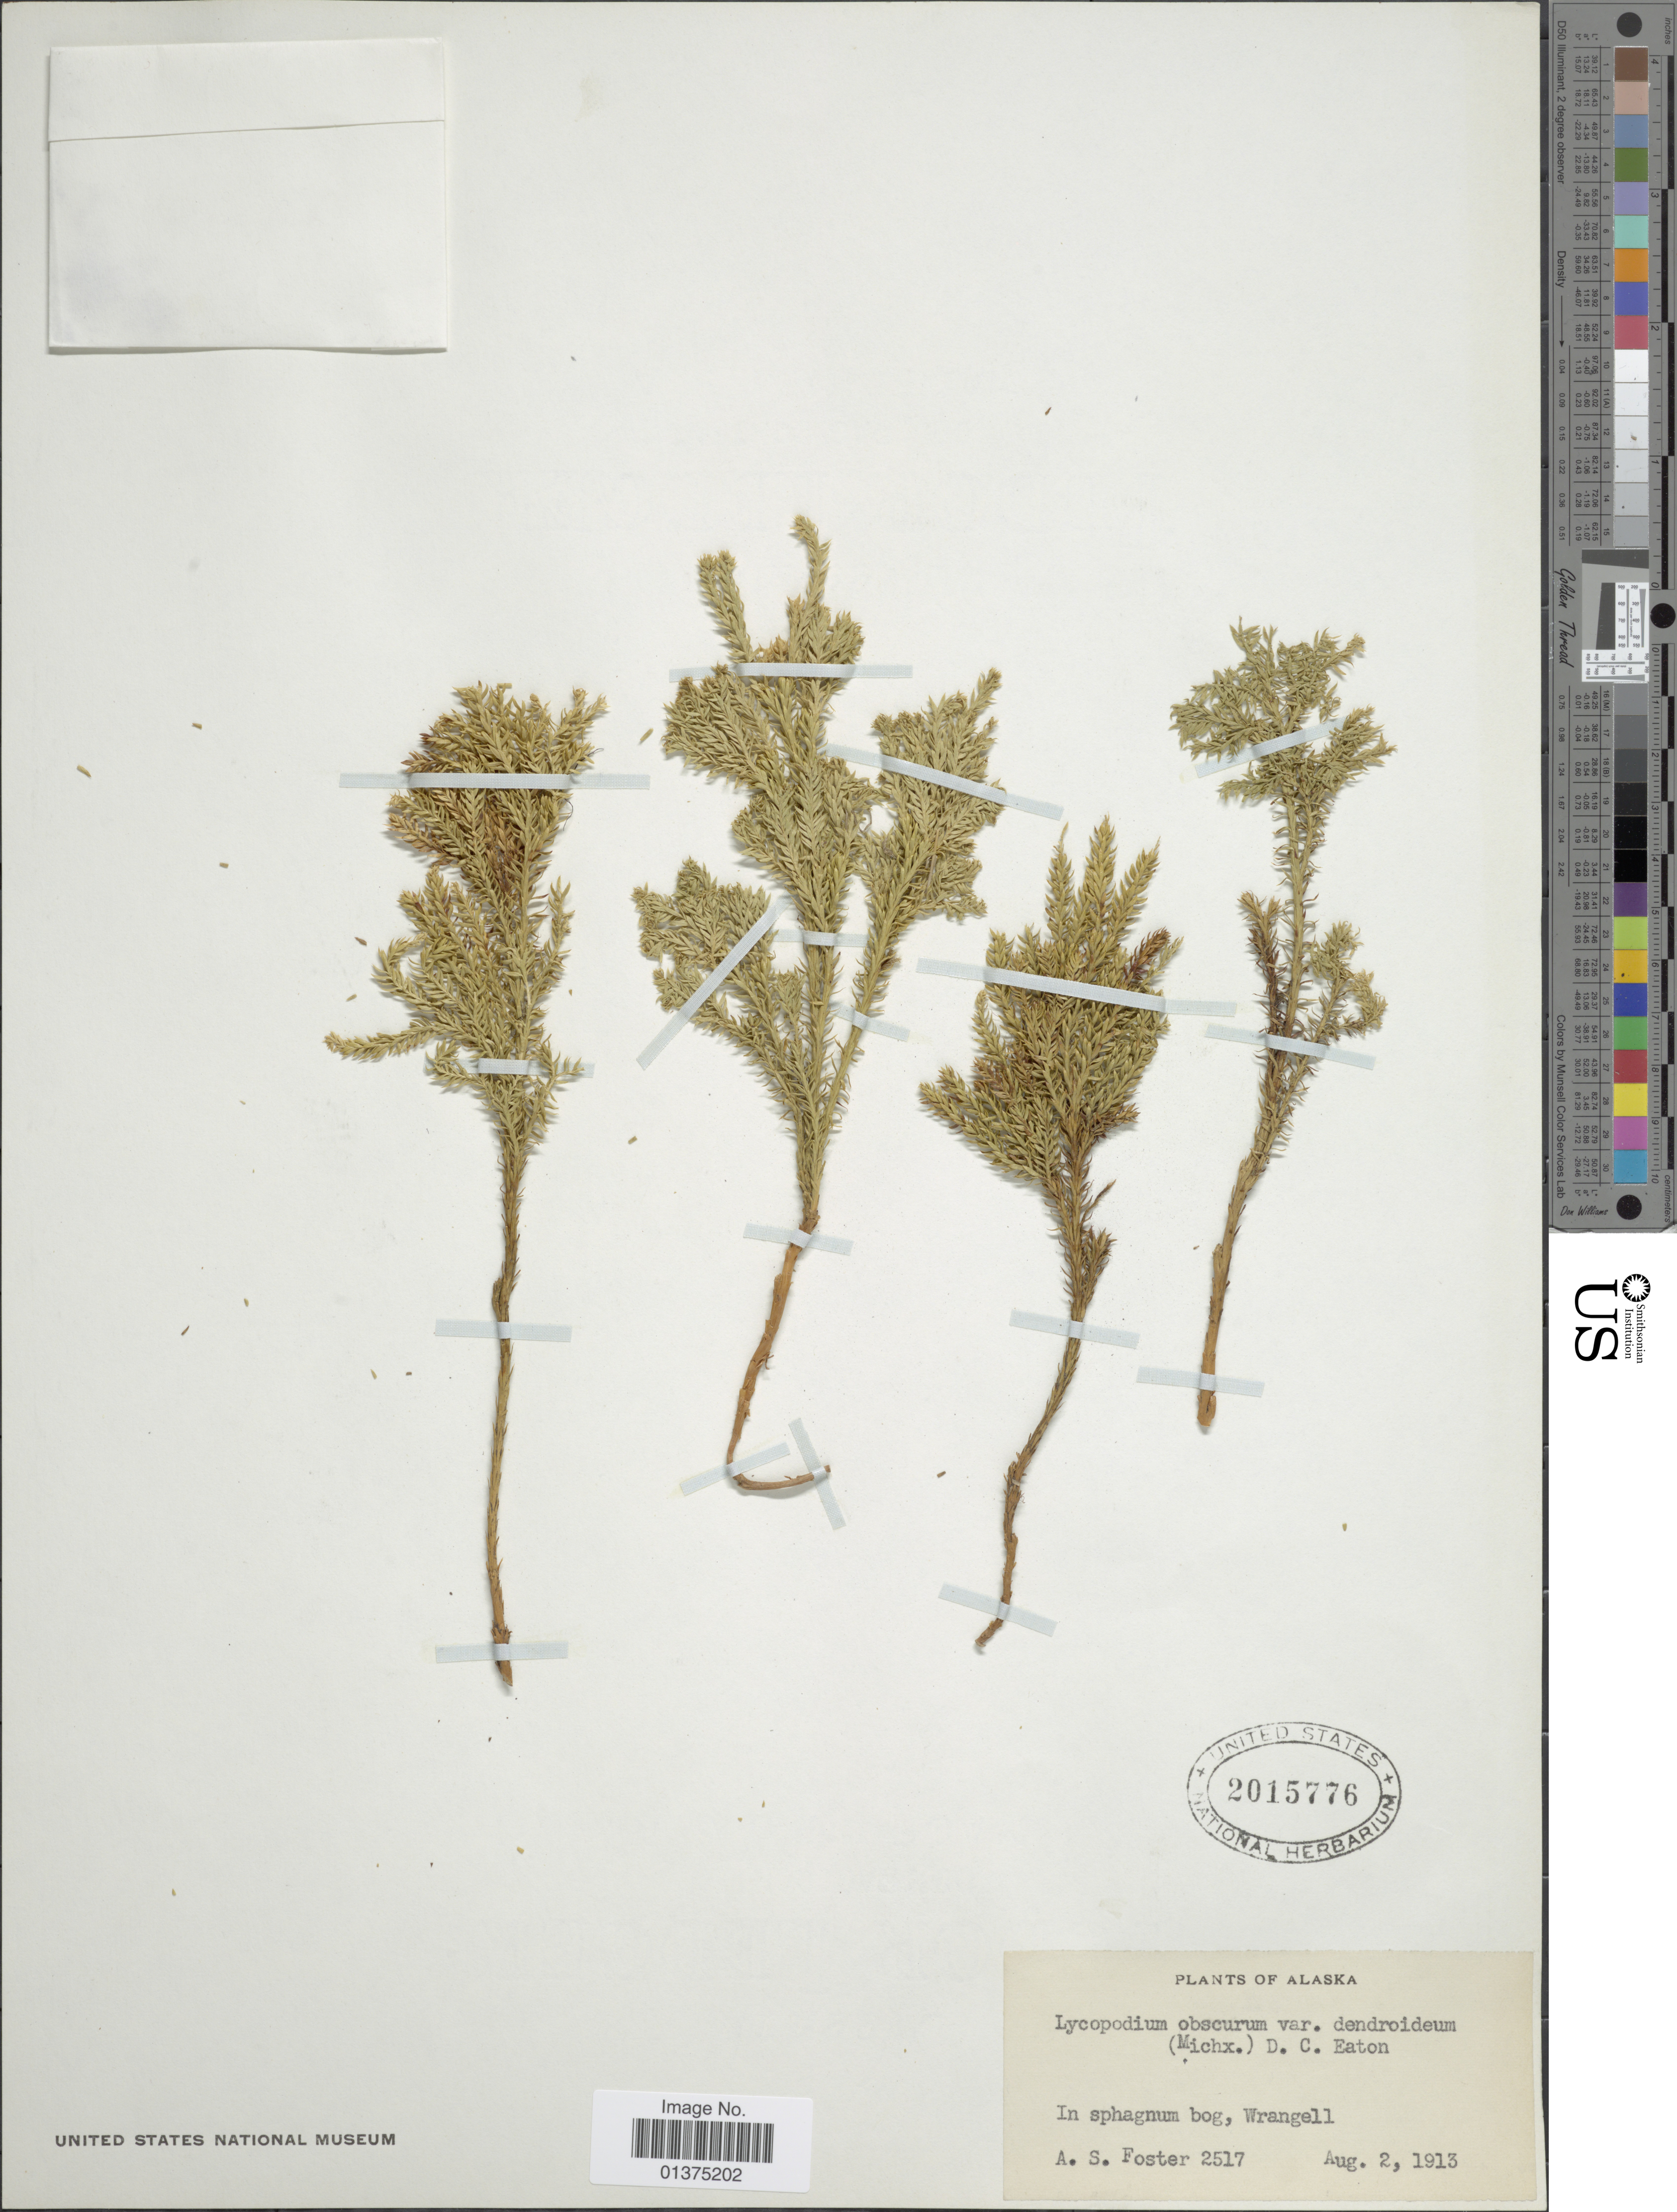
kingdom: Plantae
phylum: Tracheophyta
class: Lycopodiopsida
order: Lycopodiales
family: Lycopodiaceae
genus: Dendrolycopodium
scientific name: Dendrolycopodium dendroideum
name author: (Michx.) A. Haines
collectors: A. S. Foster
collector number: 2517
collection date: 1913-08-02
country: United States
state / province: Alaska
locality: In sphagnum bog, Wrangell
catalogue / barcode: US 2015776